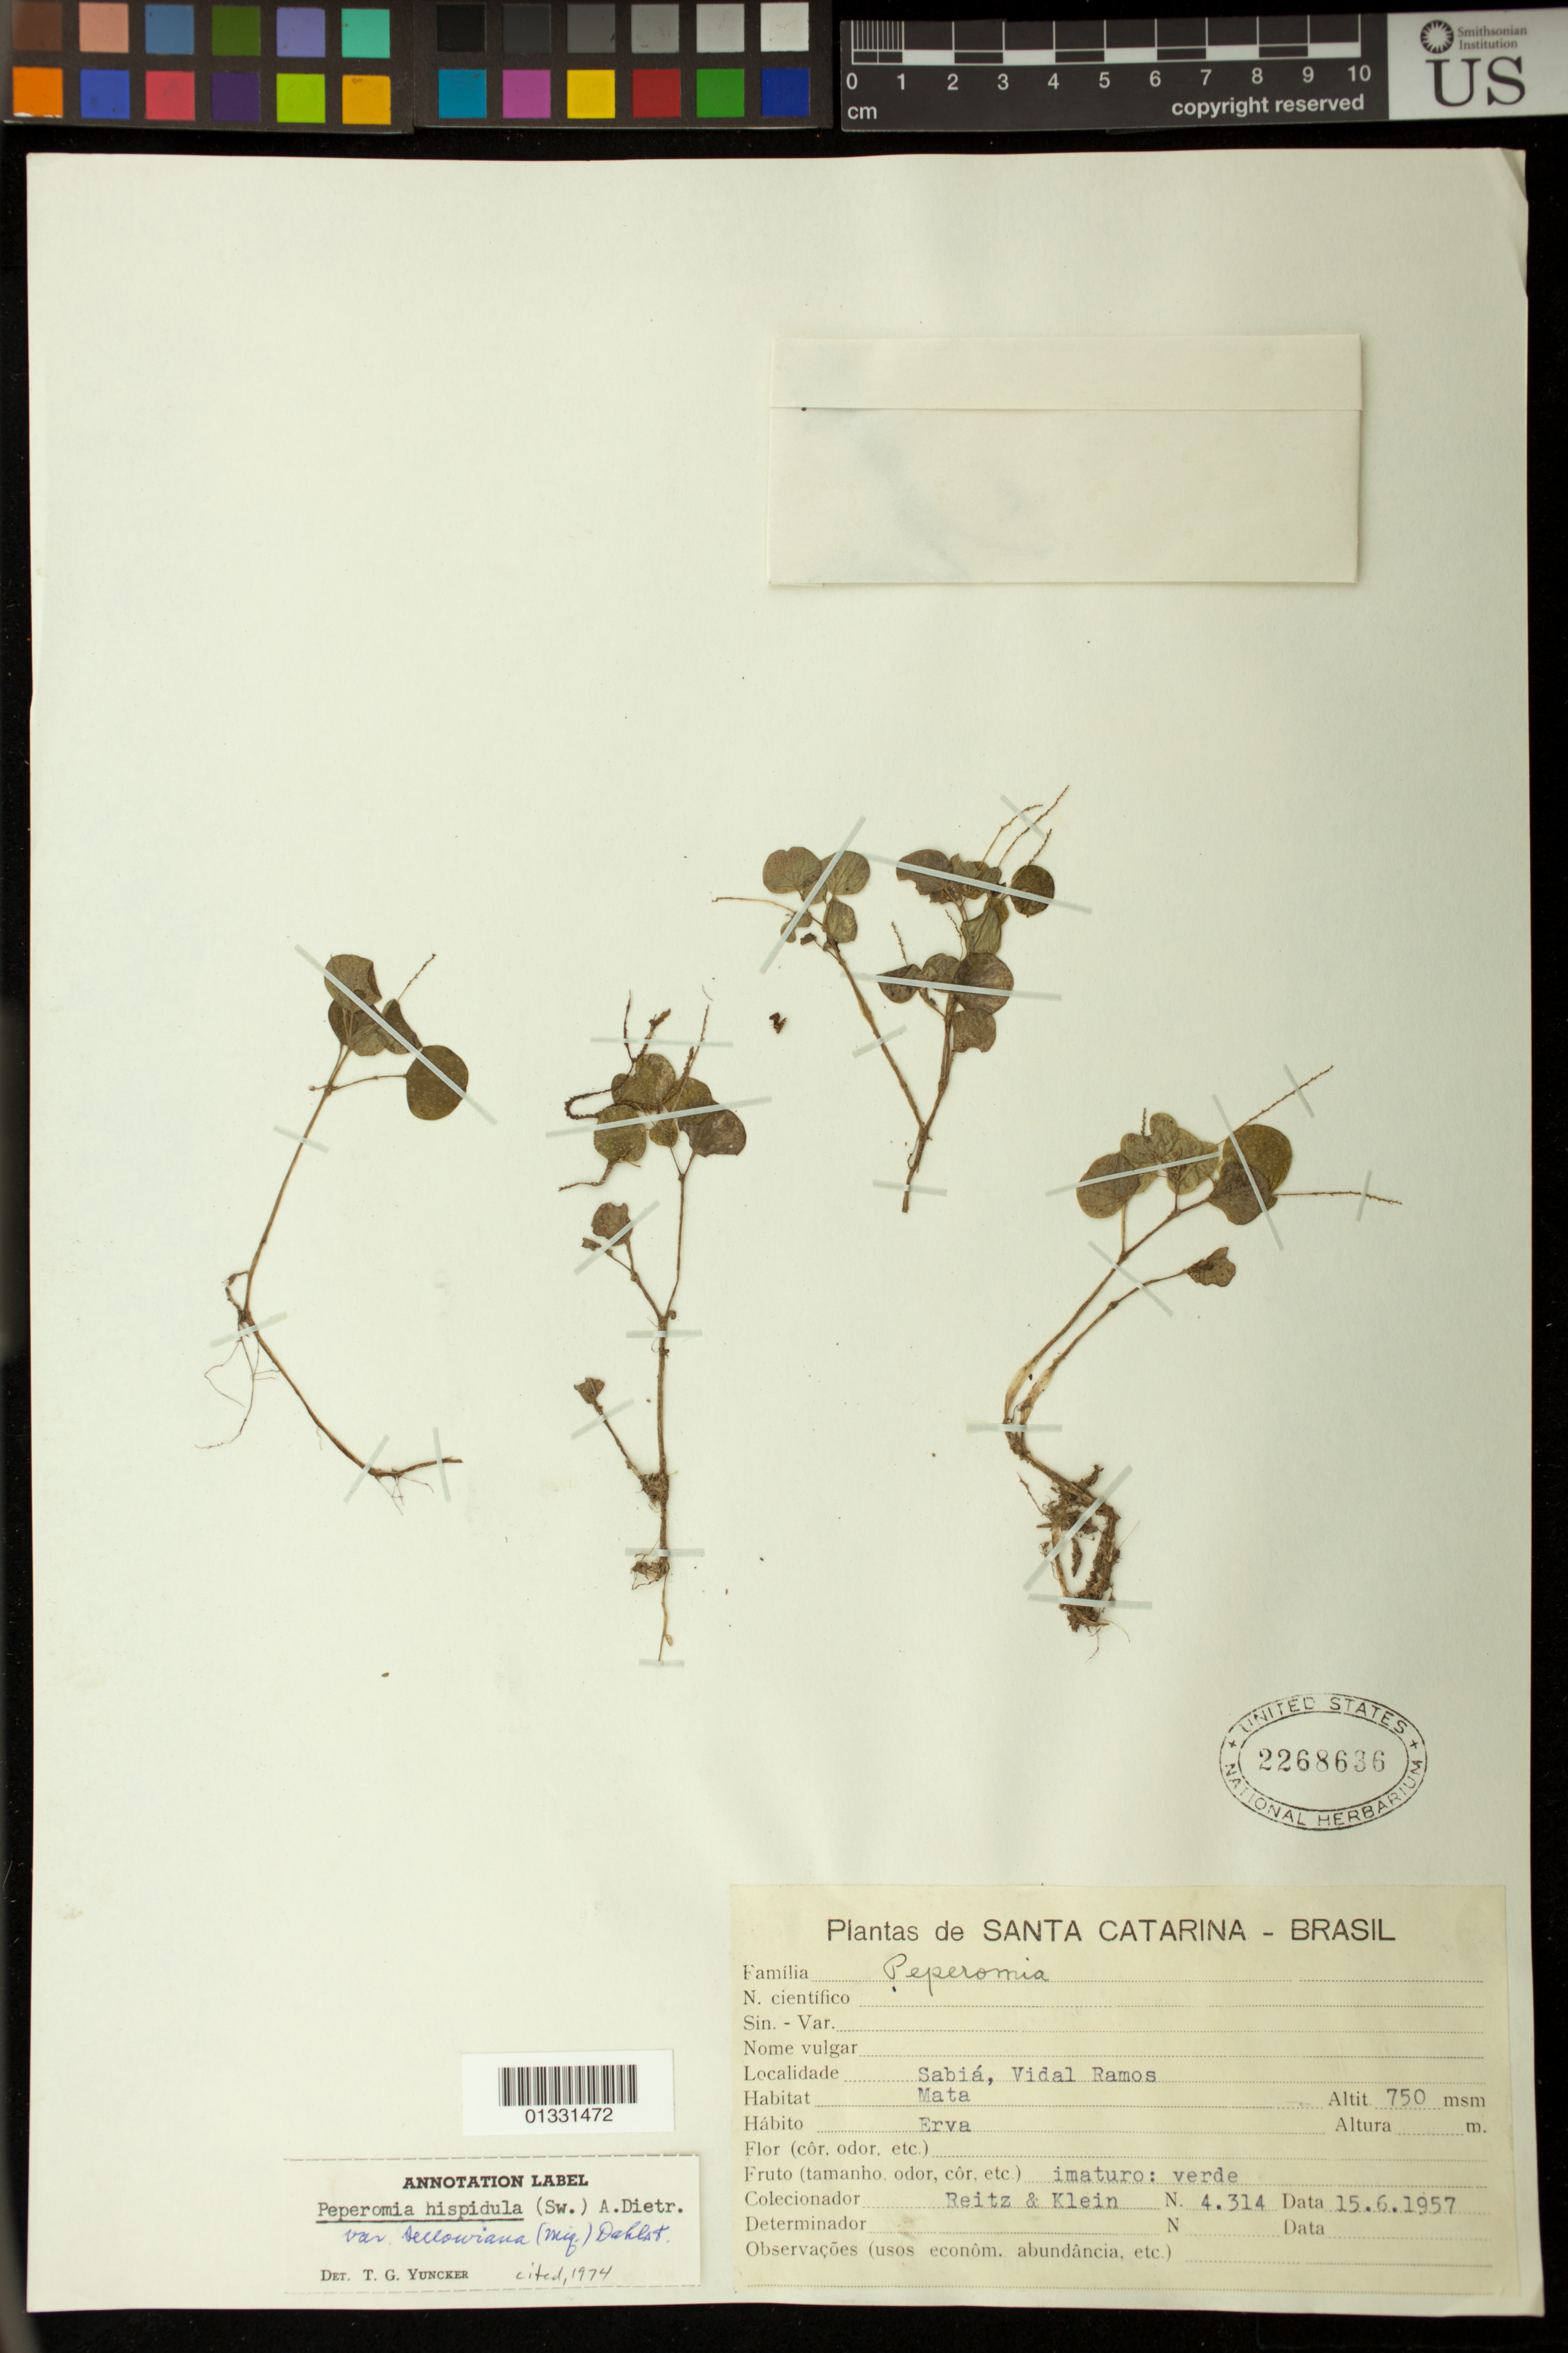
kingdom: Plantae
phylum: Tracheophyta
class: Magnoliopsida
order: Piperales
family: Piperaceae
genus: Peperomia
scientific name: Peperomia hispidula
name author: (Sw.) A. Dietr.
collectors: R. Reitz & R. M. Klein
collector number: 4314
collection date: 1957-06-15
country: Brazil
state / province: Santa Catarina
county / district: Vidal Ramos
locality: Sabiá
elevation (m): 750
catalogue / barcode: US 2268636